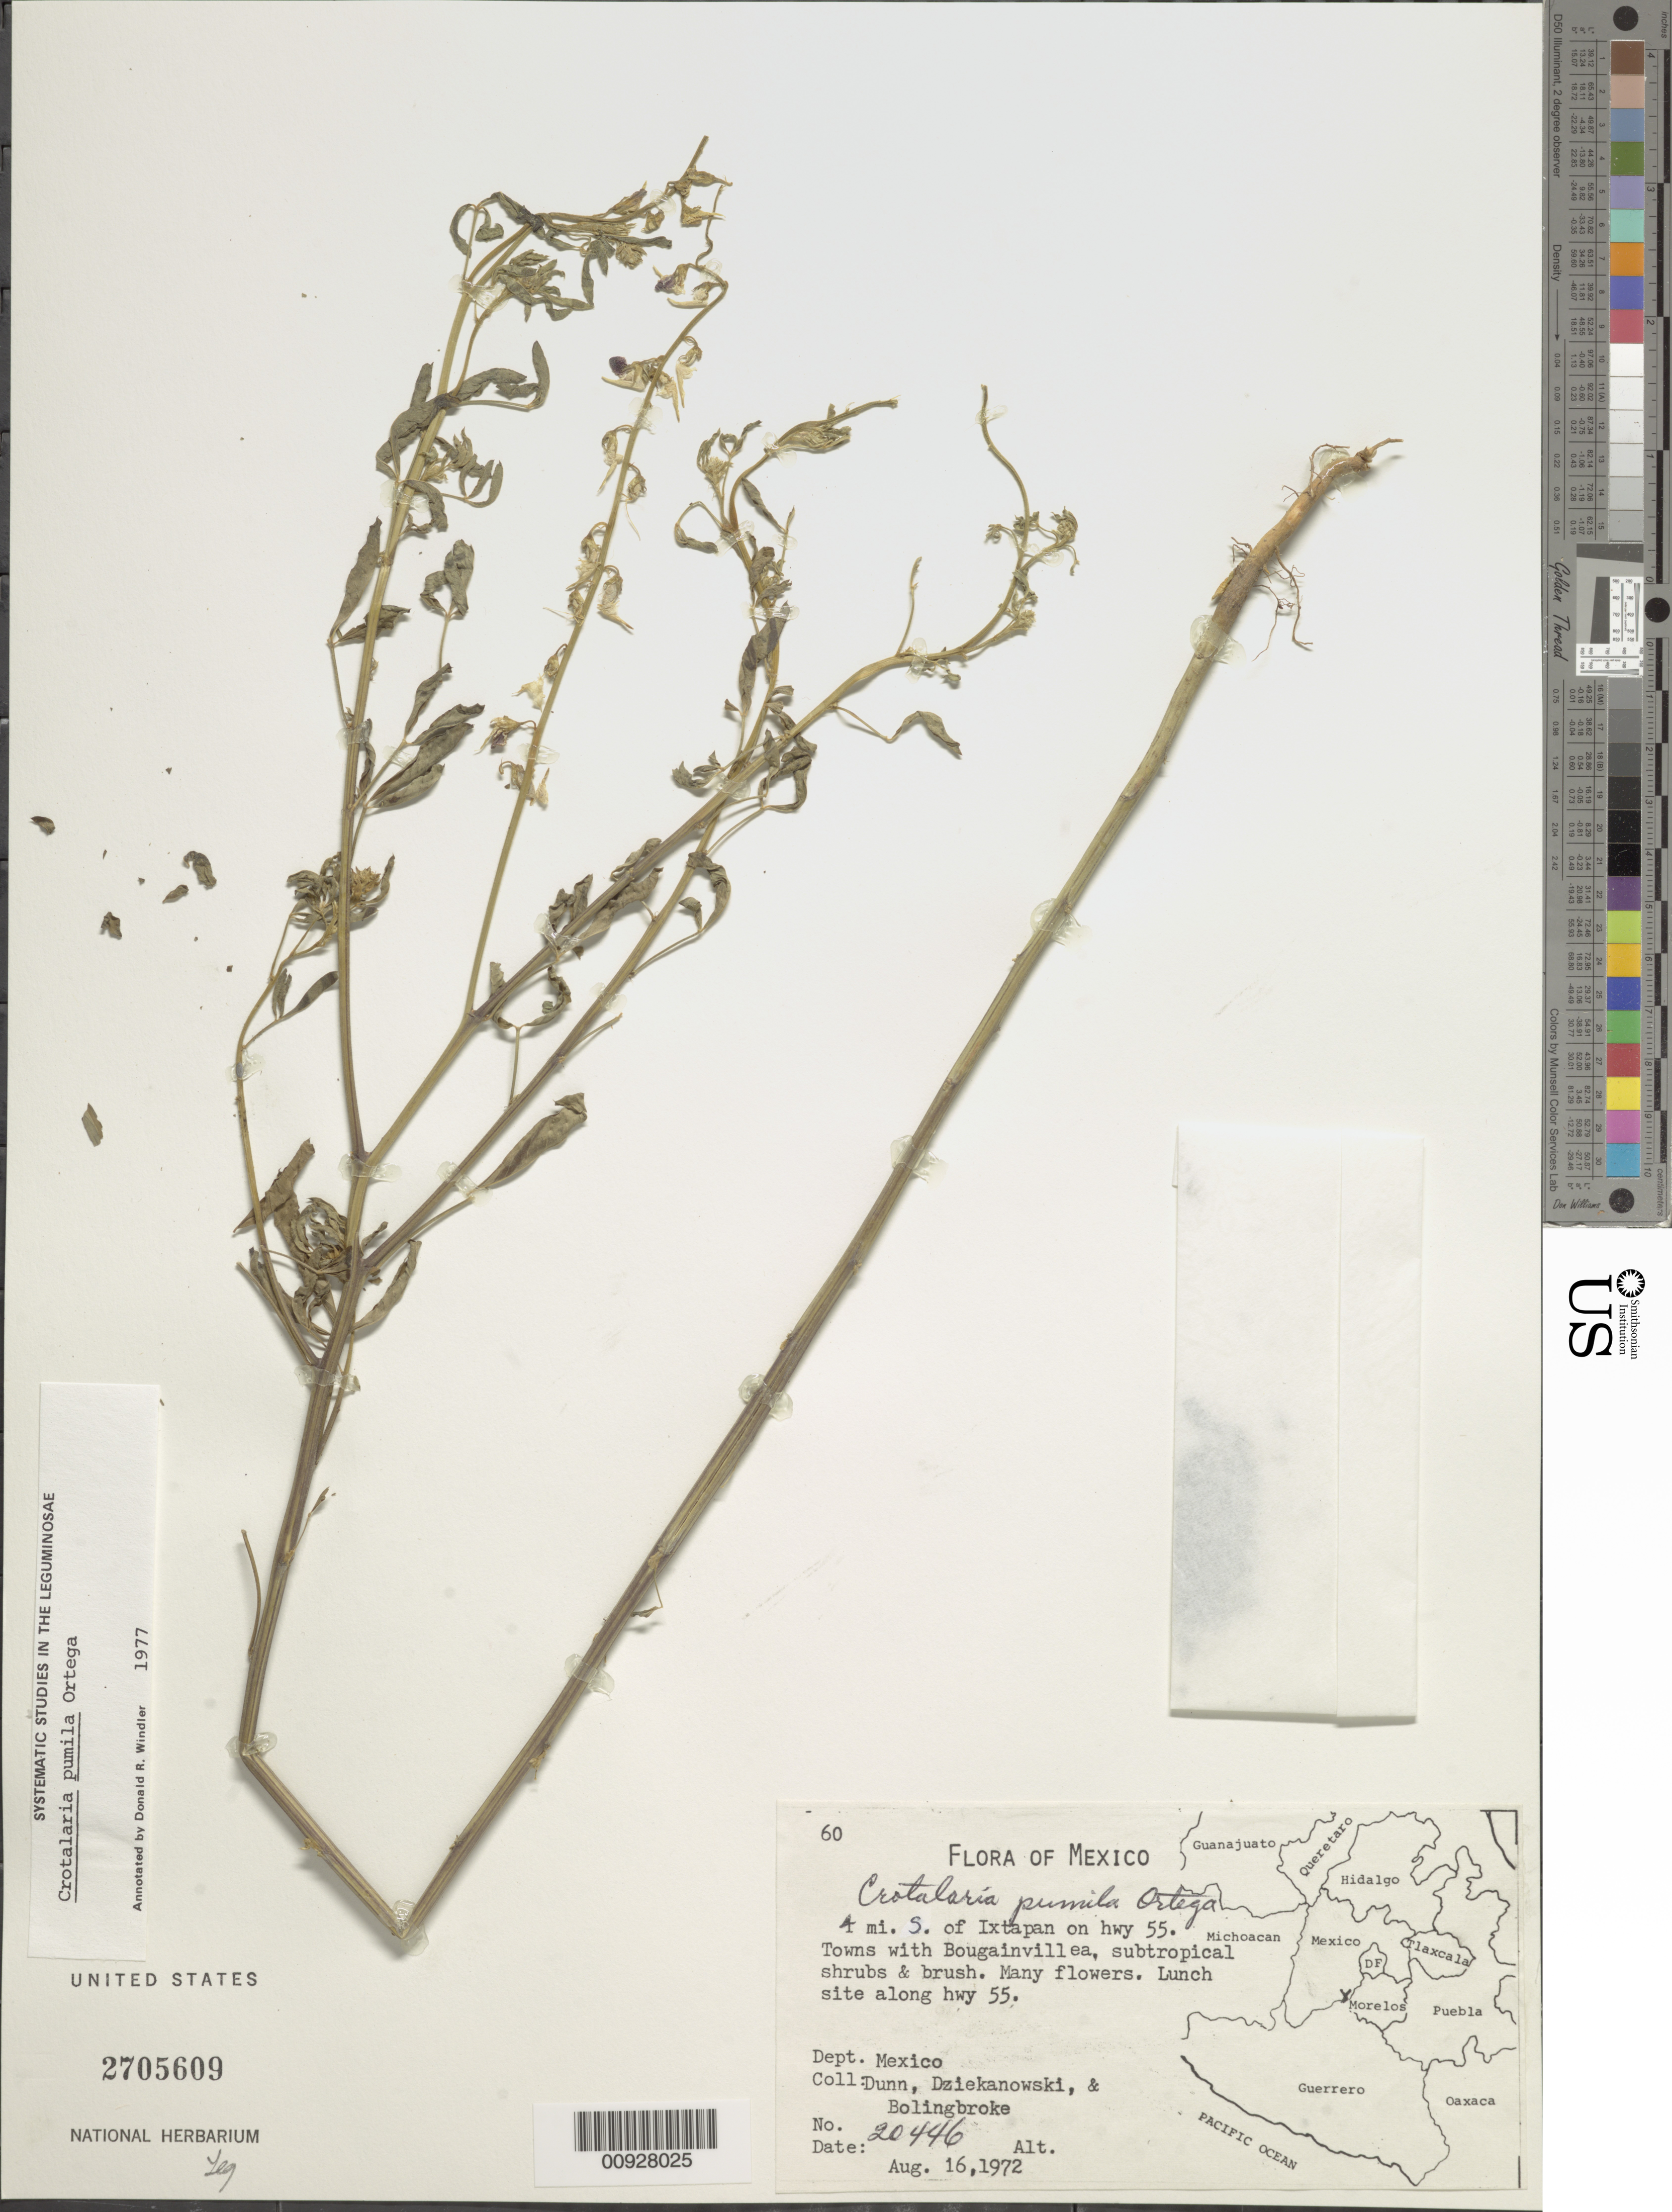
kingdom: Plantae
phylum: Tracheophyta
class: Magnoliopsida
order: Fabales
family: Fabaceae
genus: Crotalaria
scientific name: Crotalaria pumila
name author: Ortega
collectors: -- Dunn, -. Dziekanowski & -. Bolingbroke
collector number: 20446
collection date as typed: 16 Aug 1972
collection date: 1972-08-16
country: Mexico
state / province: México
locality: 4 mi. S of Ixtapan on hwy. 55. Lunch site along hwy. 55.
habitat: Towns with Bougainvillea, subtropical shrubs & brush. Many flowers.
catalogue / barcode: US 2705609